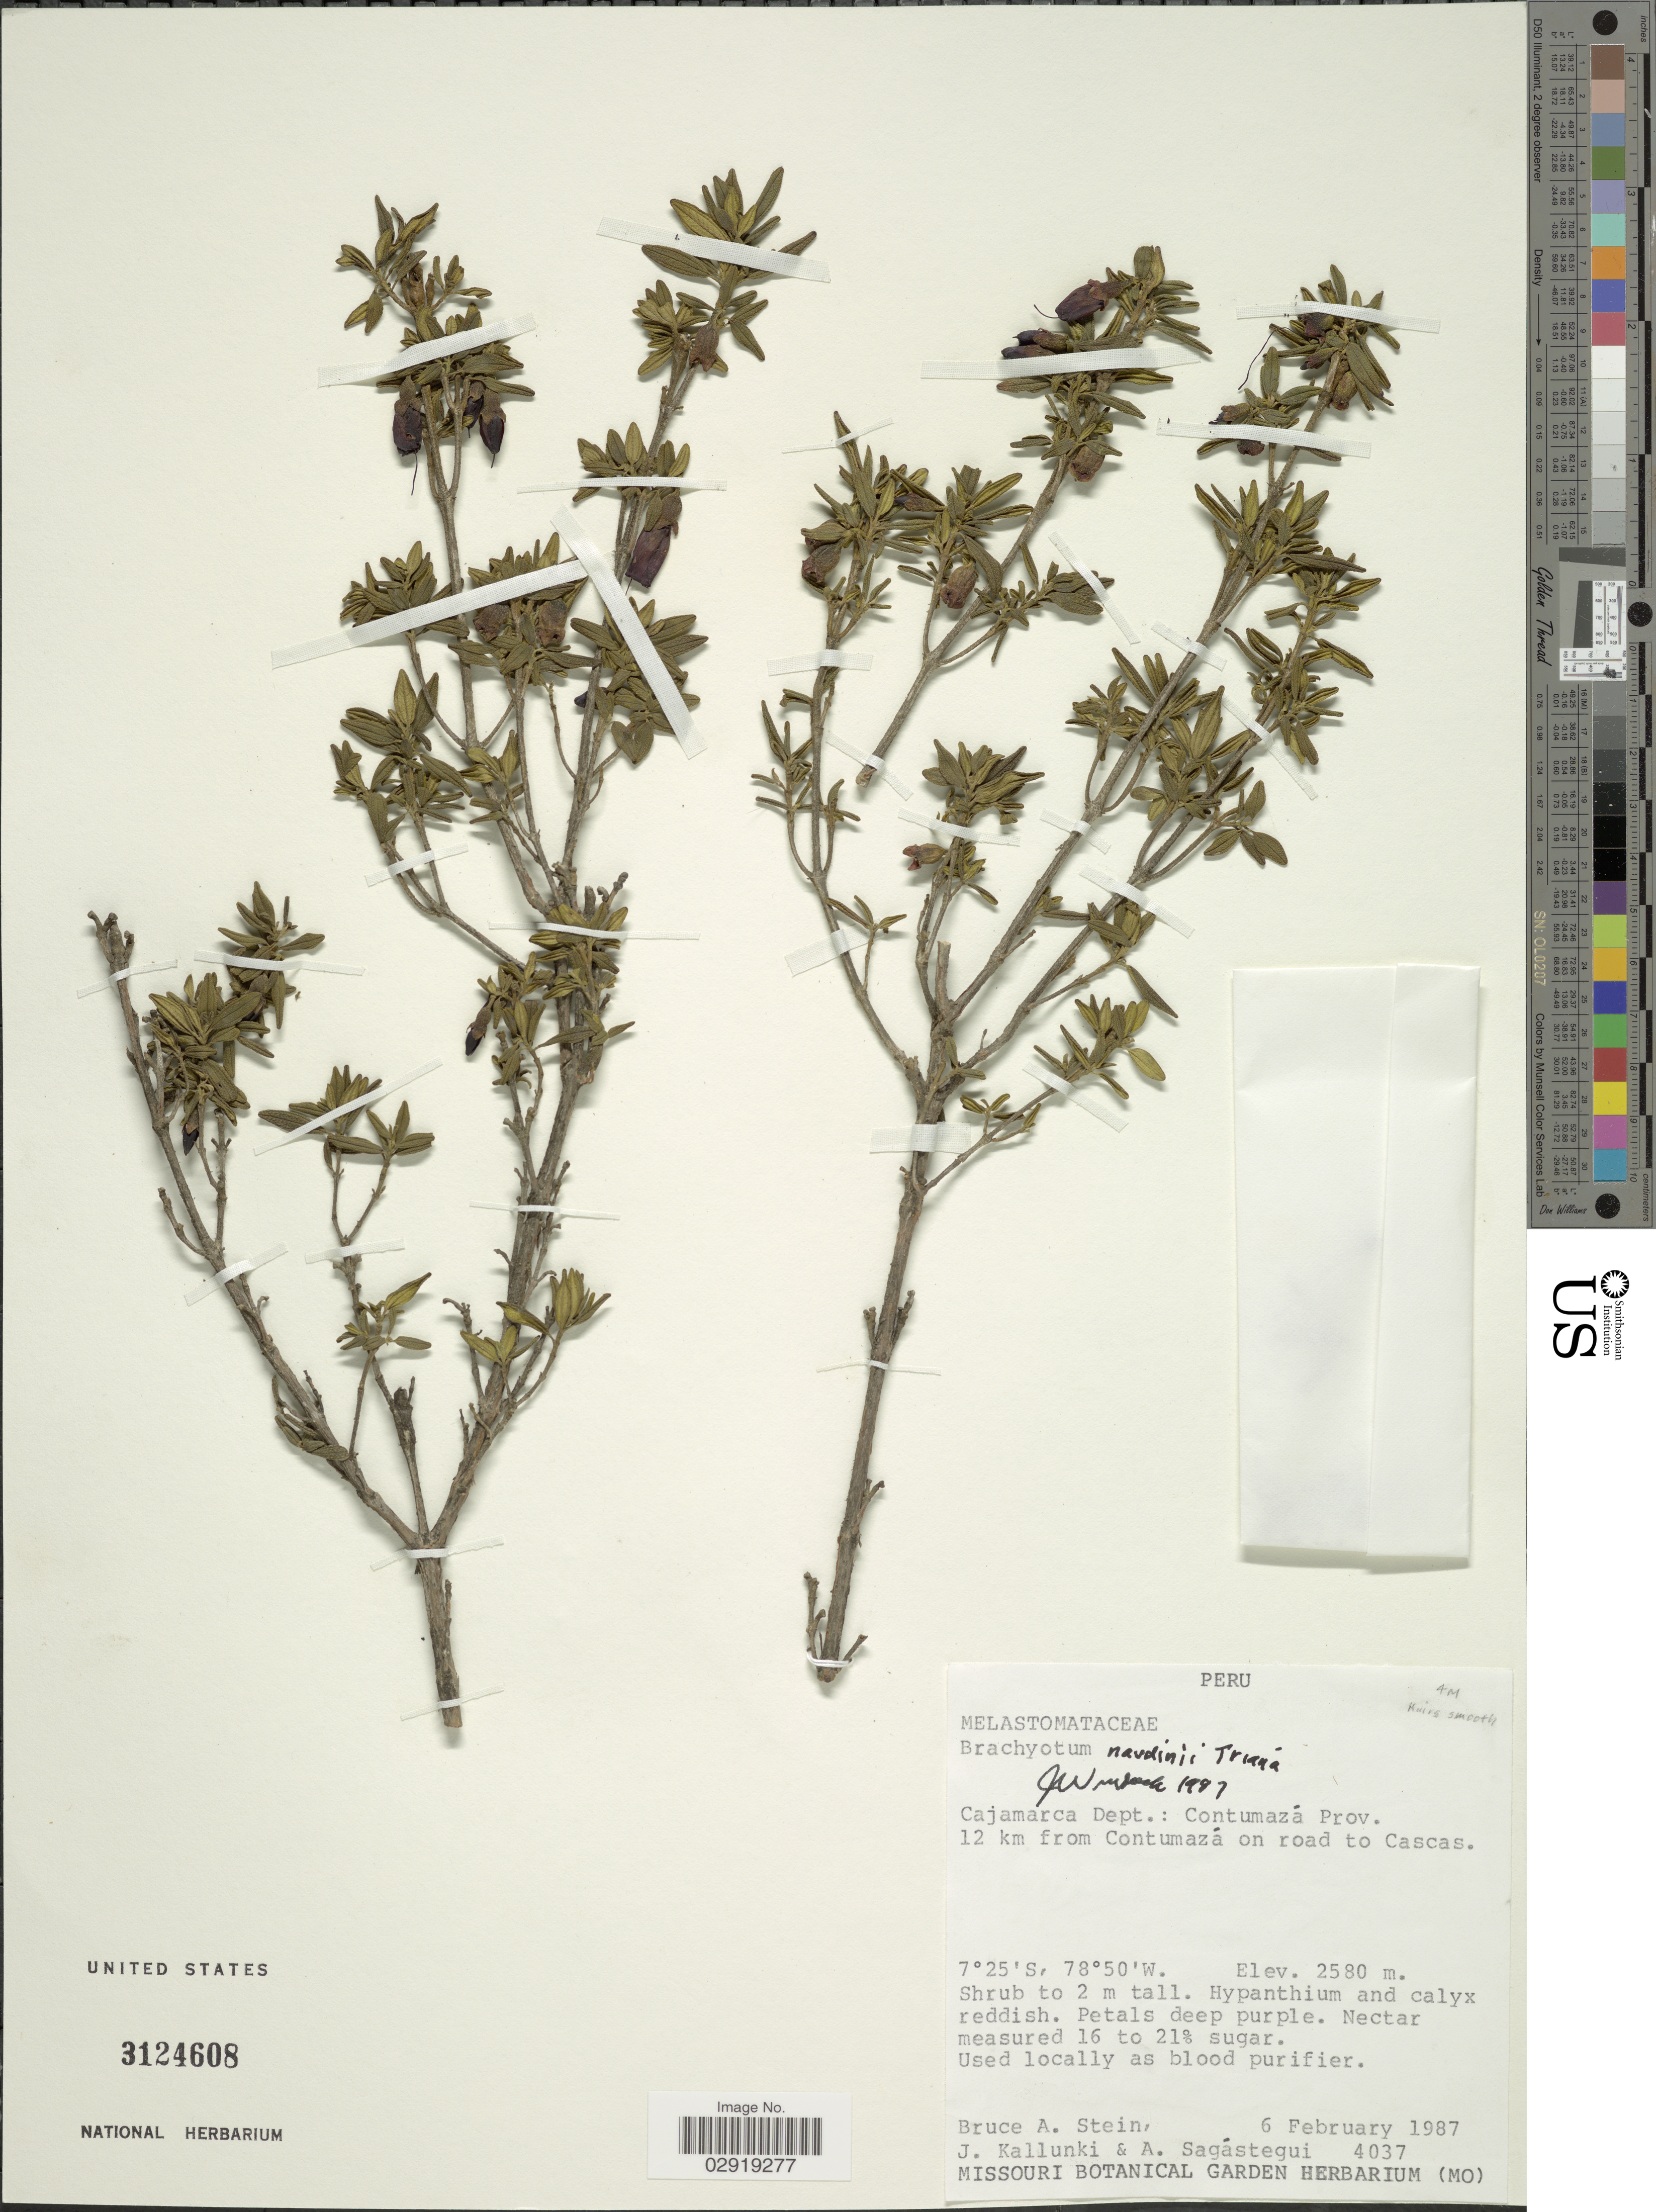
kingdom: Plantae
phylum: Tracheophyta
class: Magnoliopsida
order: Myrtales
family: Melastomataceae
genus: Brachyotum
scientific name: Brachyotum naudinii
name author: Triana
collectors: B. A. Stein, J. Kallunki & A. Sagástequi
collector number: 4037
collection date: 1987-02-06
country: Peru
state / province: Cajamarca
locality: Cajamarca Dept.: Contumazá Prov. 12 km from Contumazá on road to Cascas.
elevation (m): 2580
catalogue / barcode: US 3124608